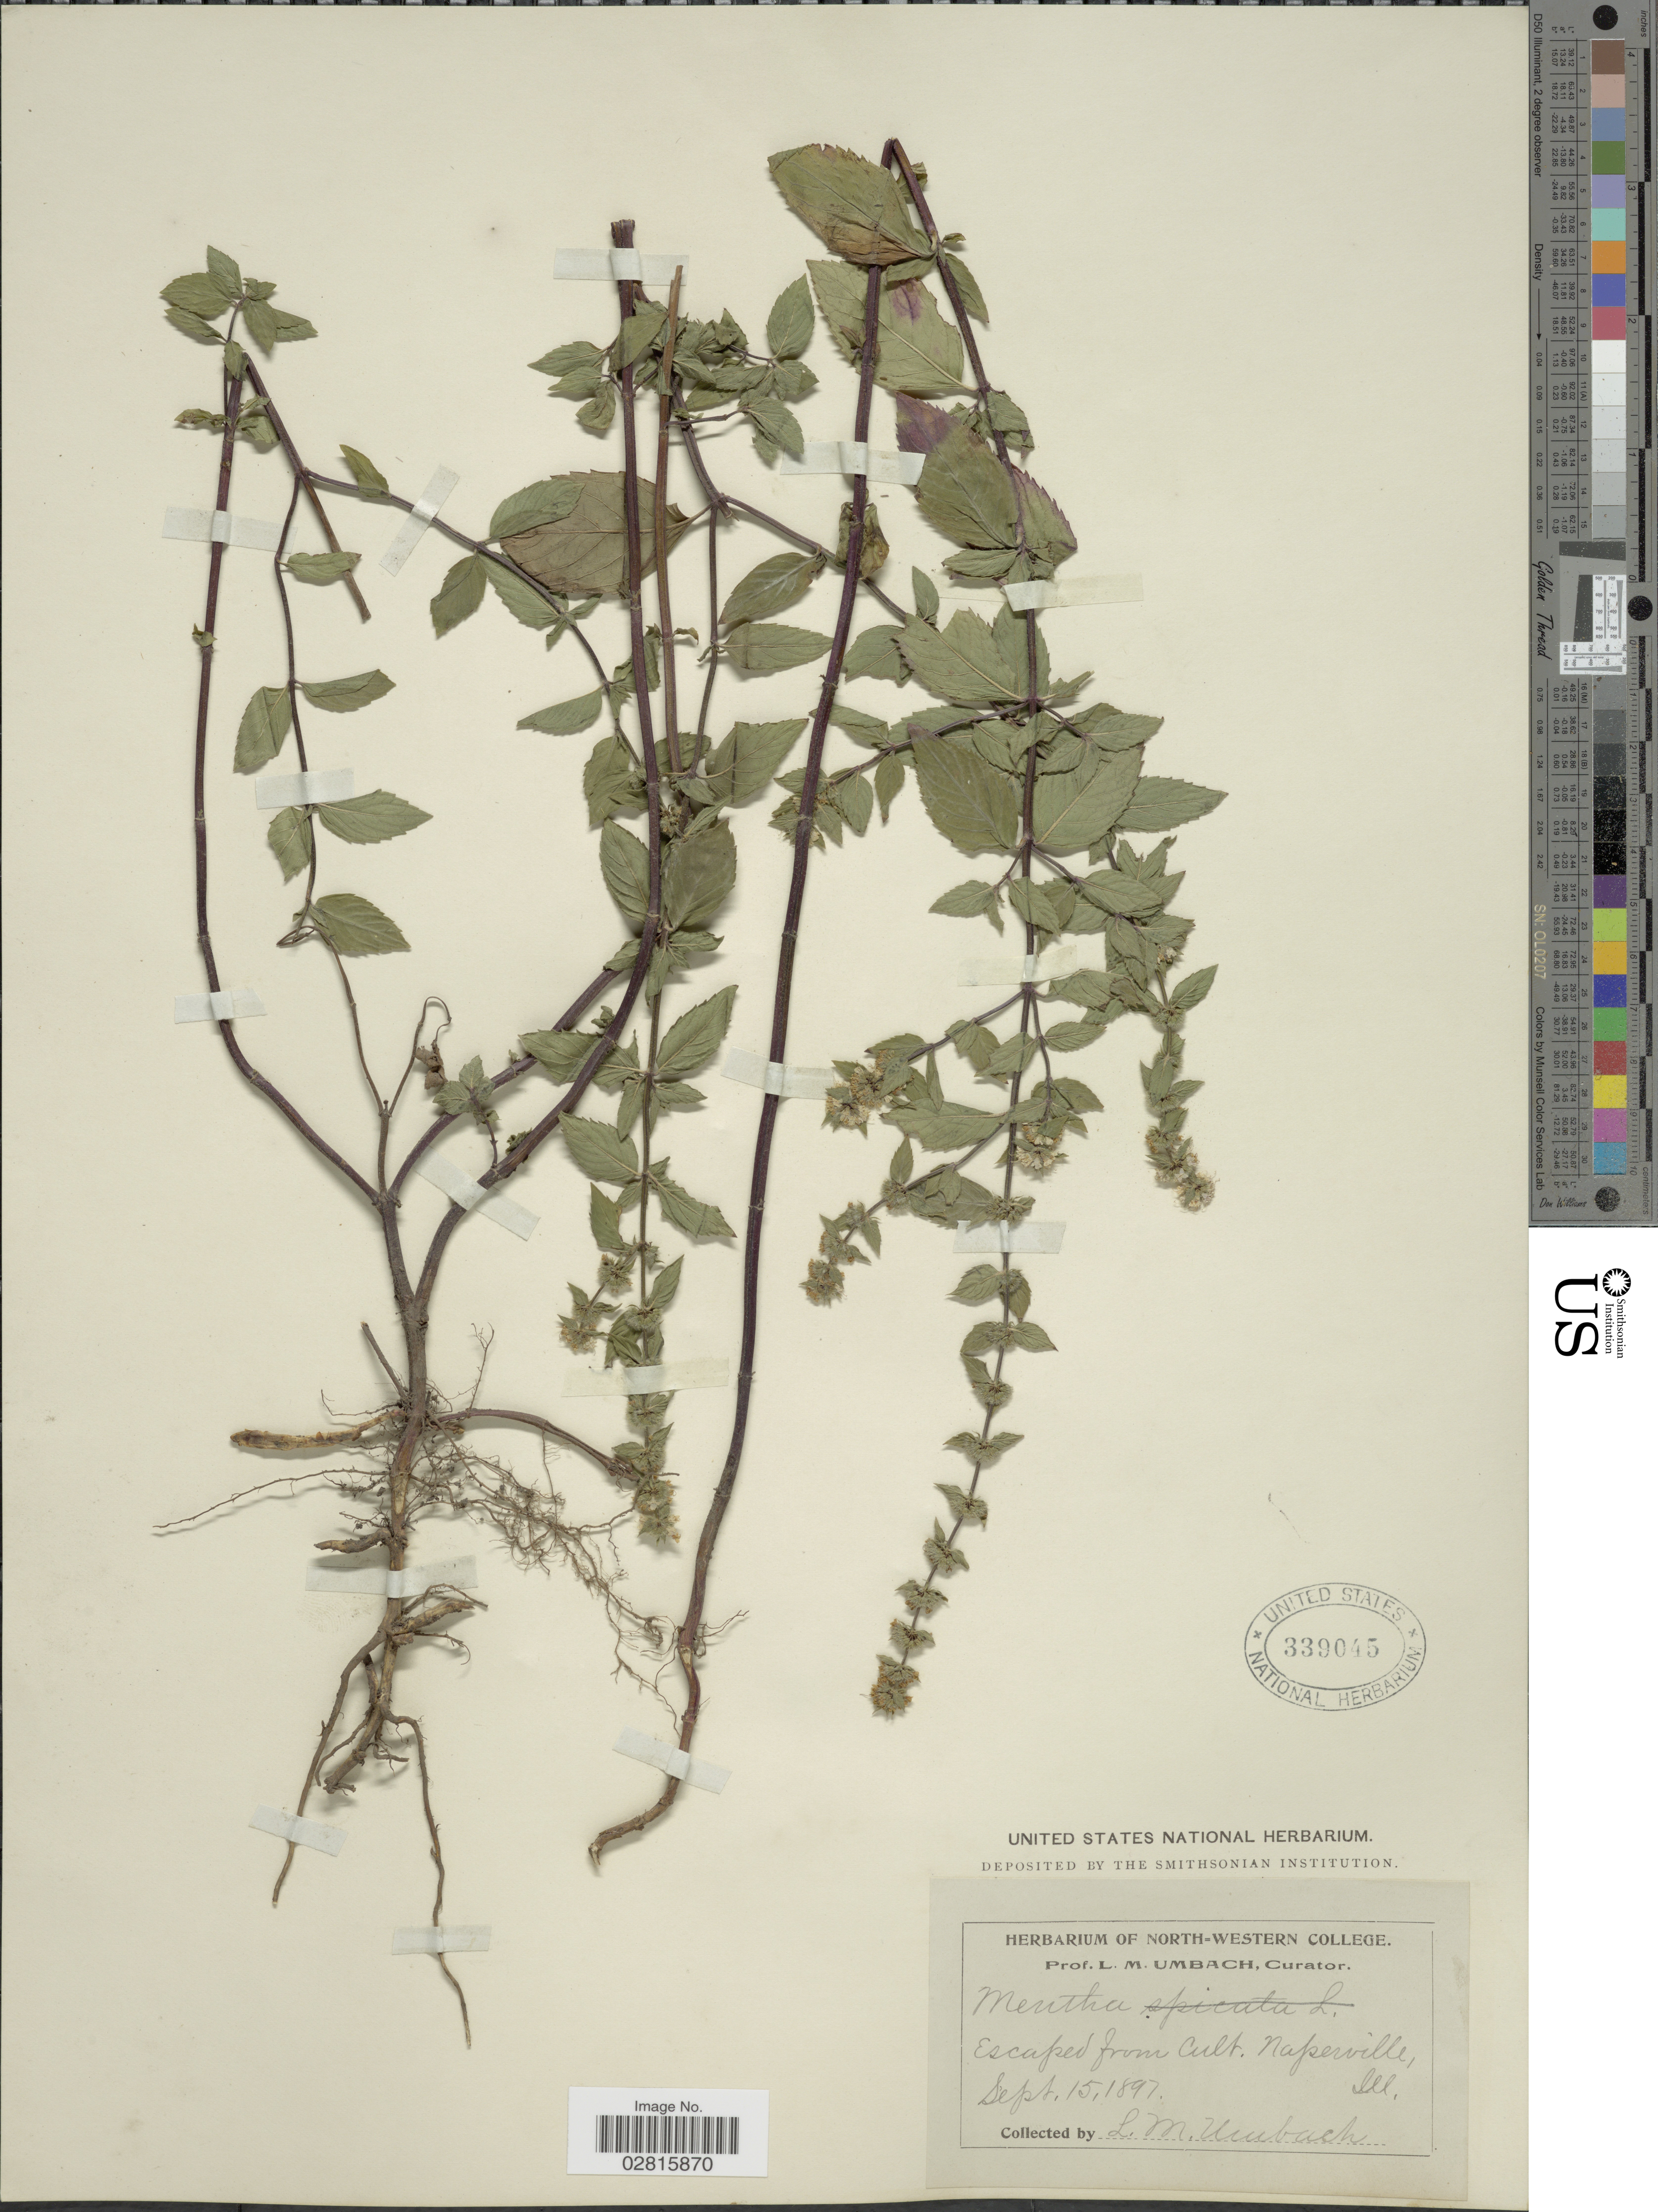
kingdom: Plantae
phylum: Tracheophyta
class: Magnoliopsida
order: Lamiales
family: Lamiaceae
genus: Mentha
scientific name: Mentha spicata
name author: L.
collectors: L. M. Umbach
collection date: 1897-09-15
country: United States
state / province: Illinois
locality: Naperville, Ill.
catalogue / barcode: US 339045